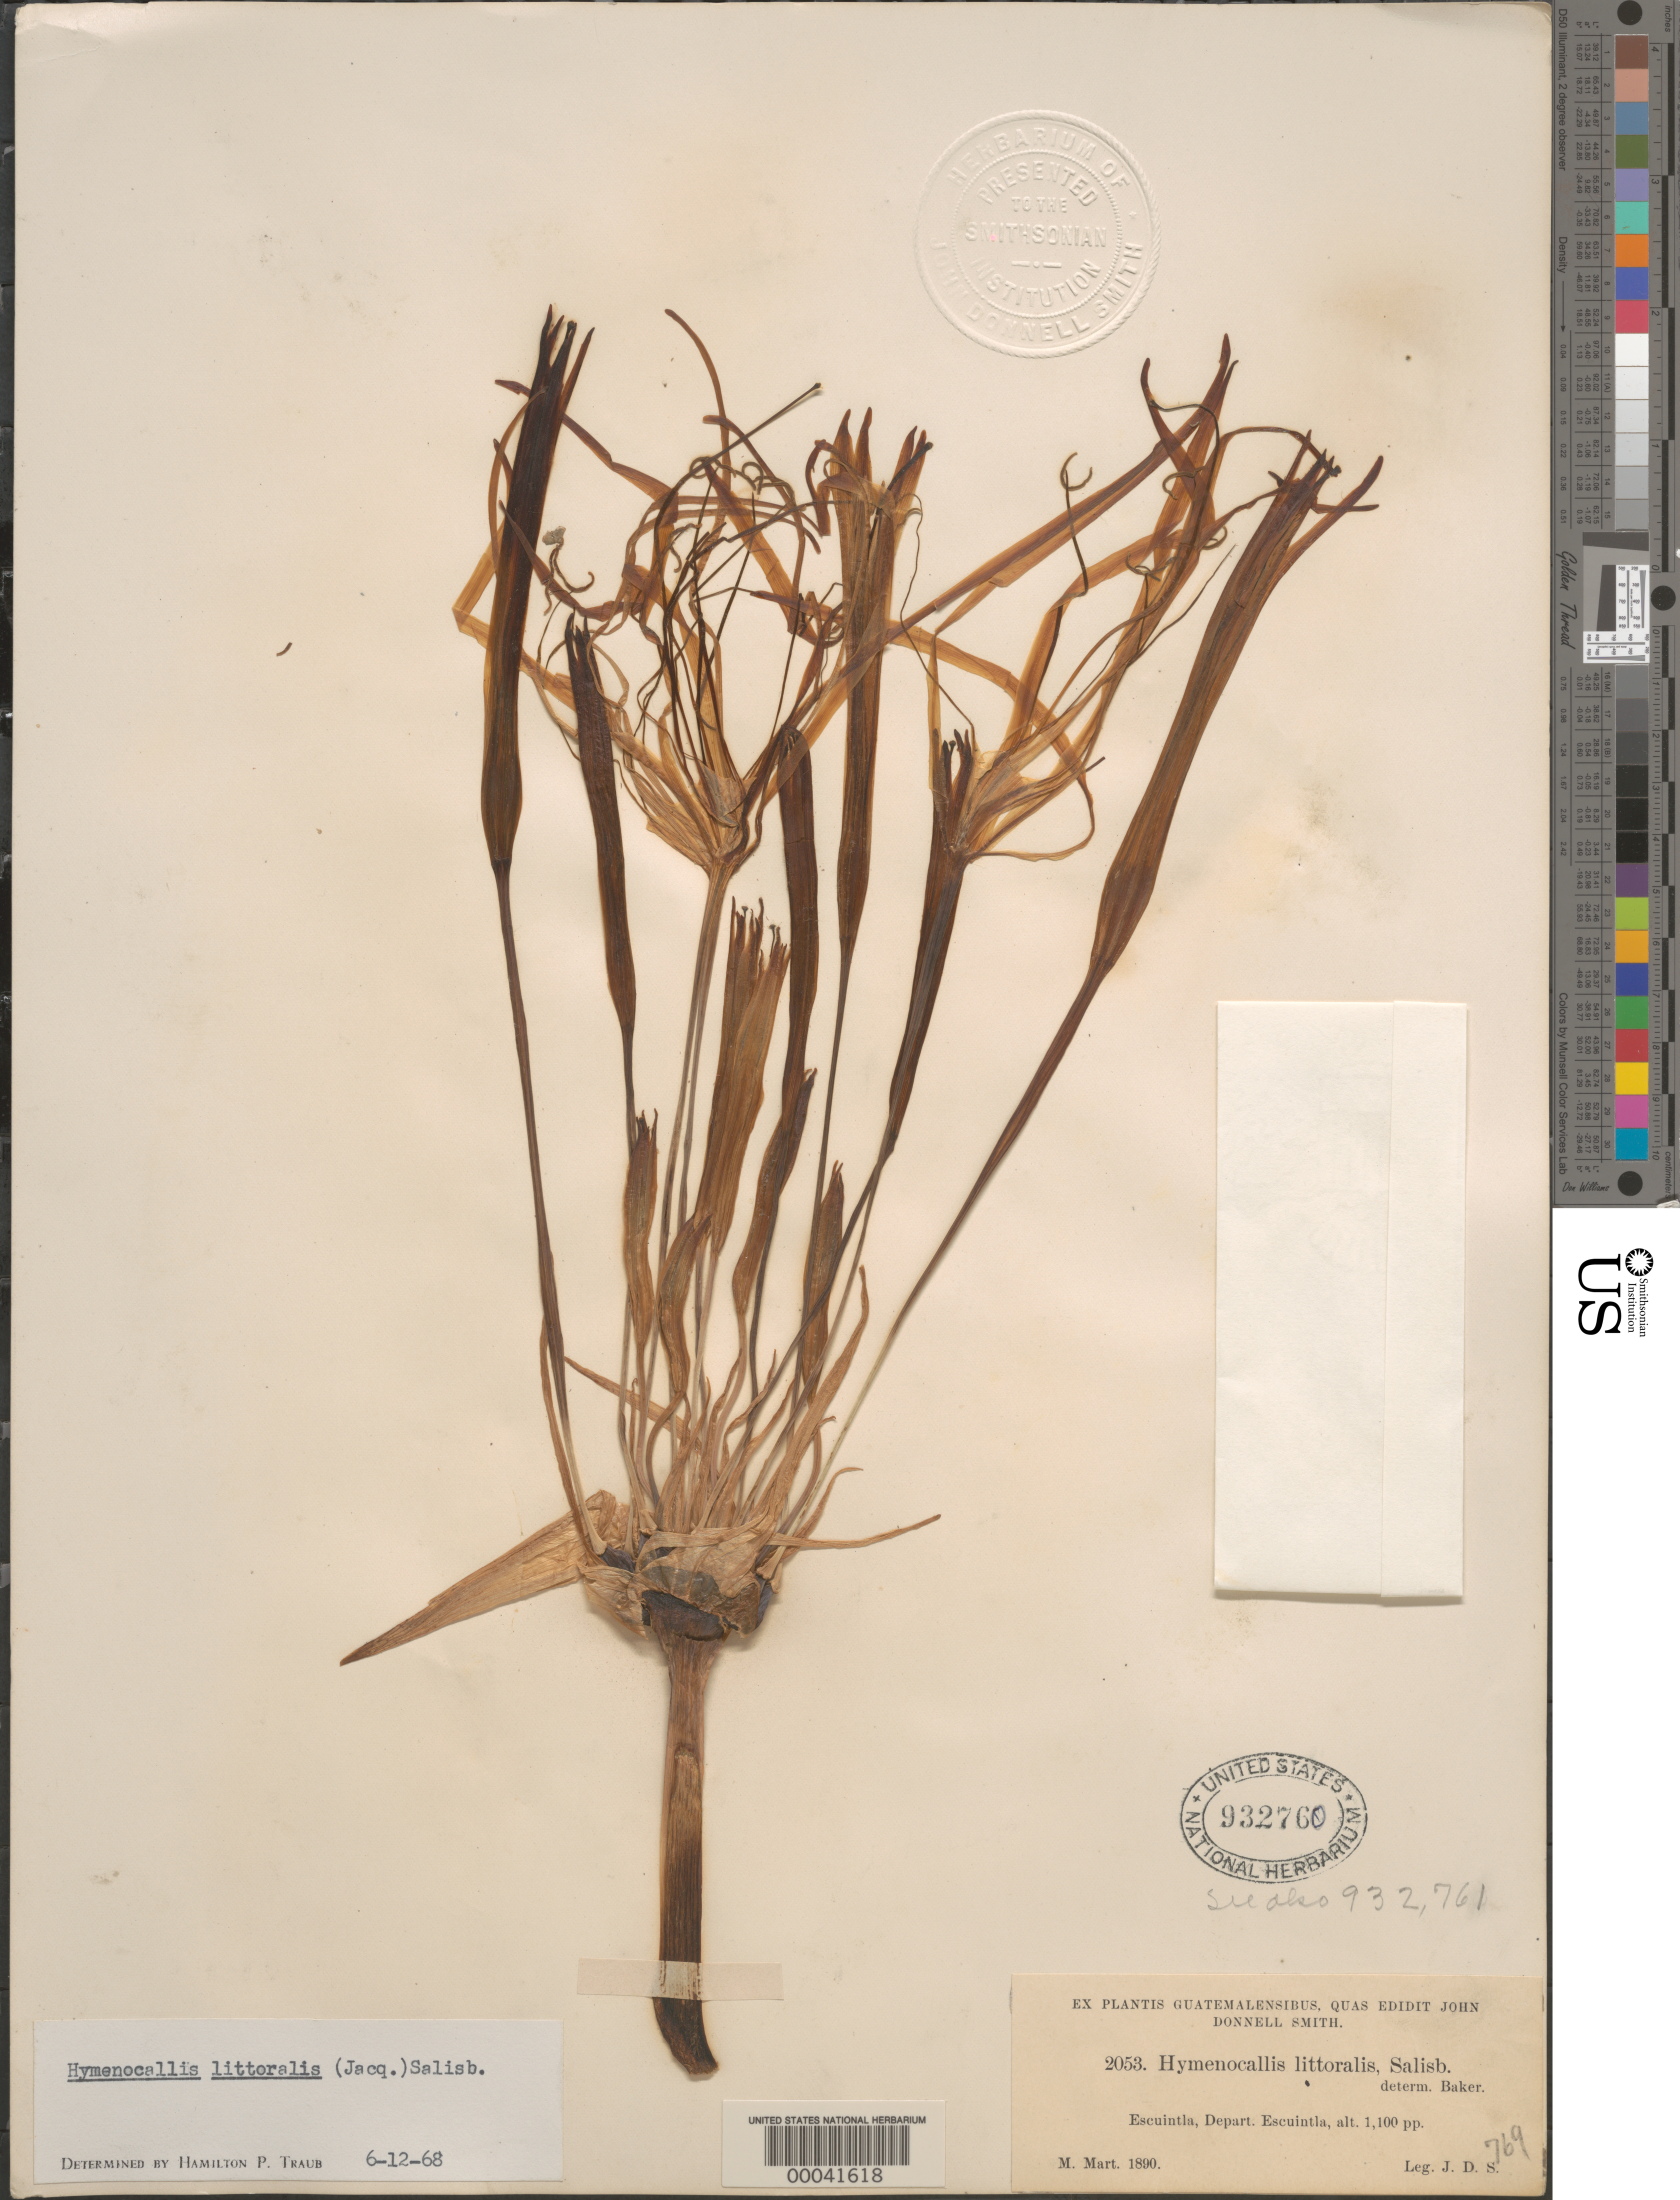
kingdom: Plantae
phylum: Tracheophyta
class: Liliopsida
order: Asparagales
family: Amaryllidaceae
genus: Hymenocallis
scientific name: Hymenocallis littoralis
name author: (Jacq.) Salisb.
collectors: J. Donnell Smith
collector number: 2053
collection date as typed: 1890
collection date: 1890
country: Guatemala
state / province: Escuintla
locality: Escuintla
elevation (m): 335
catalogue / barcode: US 932760